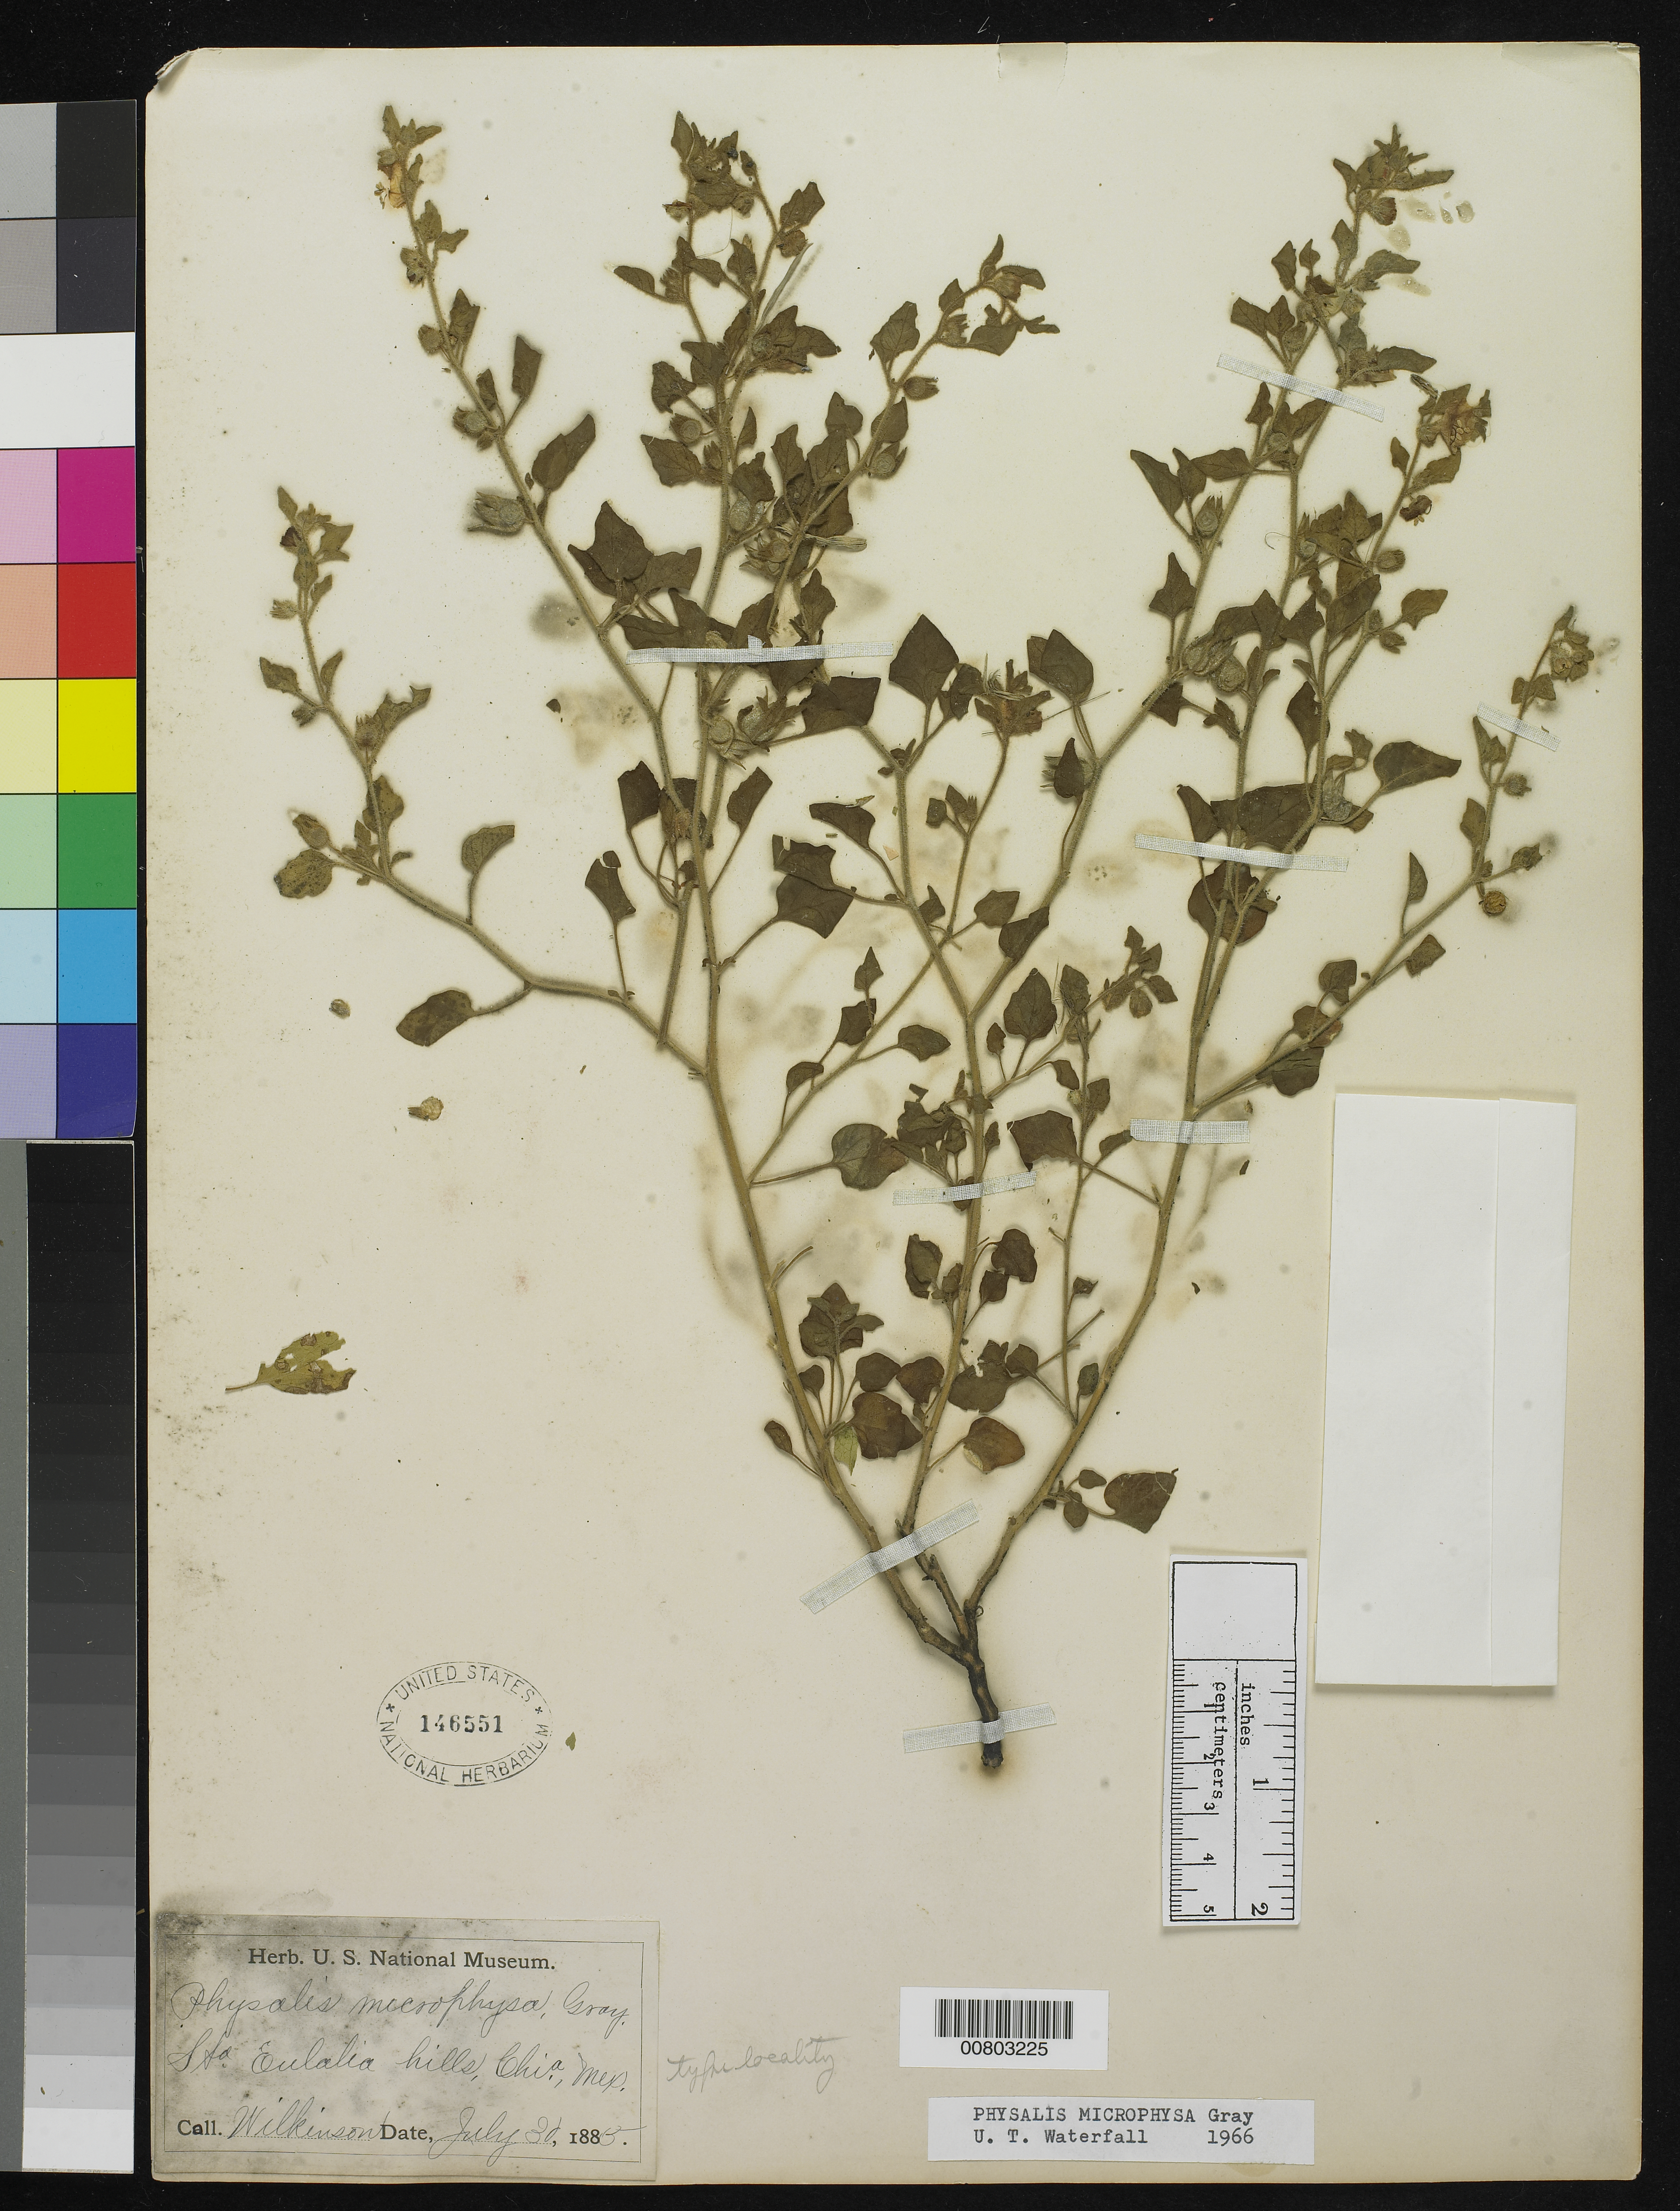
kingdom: Plantae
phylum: Tracheophyta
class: Magnoliopsida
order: Solanales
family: Solanaceae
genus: Physalis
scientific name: Physalis macrophysa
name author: Rydb.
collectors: E. Wilkinson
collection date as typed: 30 Jul 1885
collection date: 1885-07-30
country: Mexico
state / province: Chihuahua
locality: Sta. Eulalia hills, Chihuahua.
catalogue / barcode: US 146551